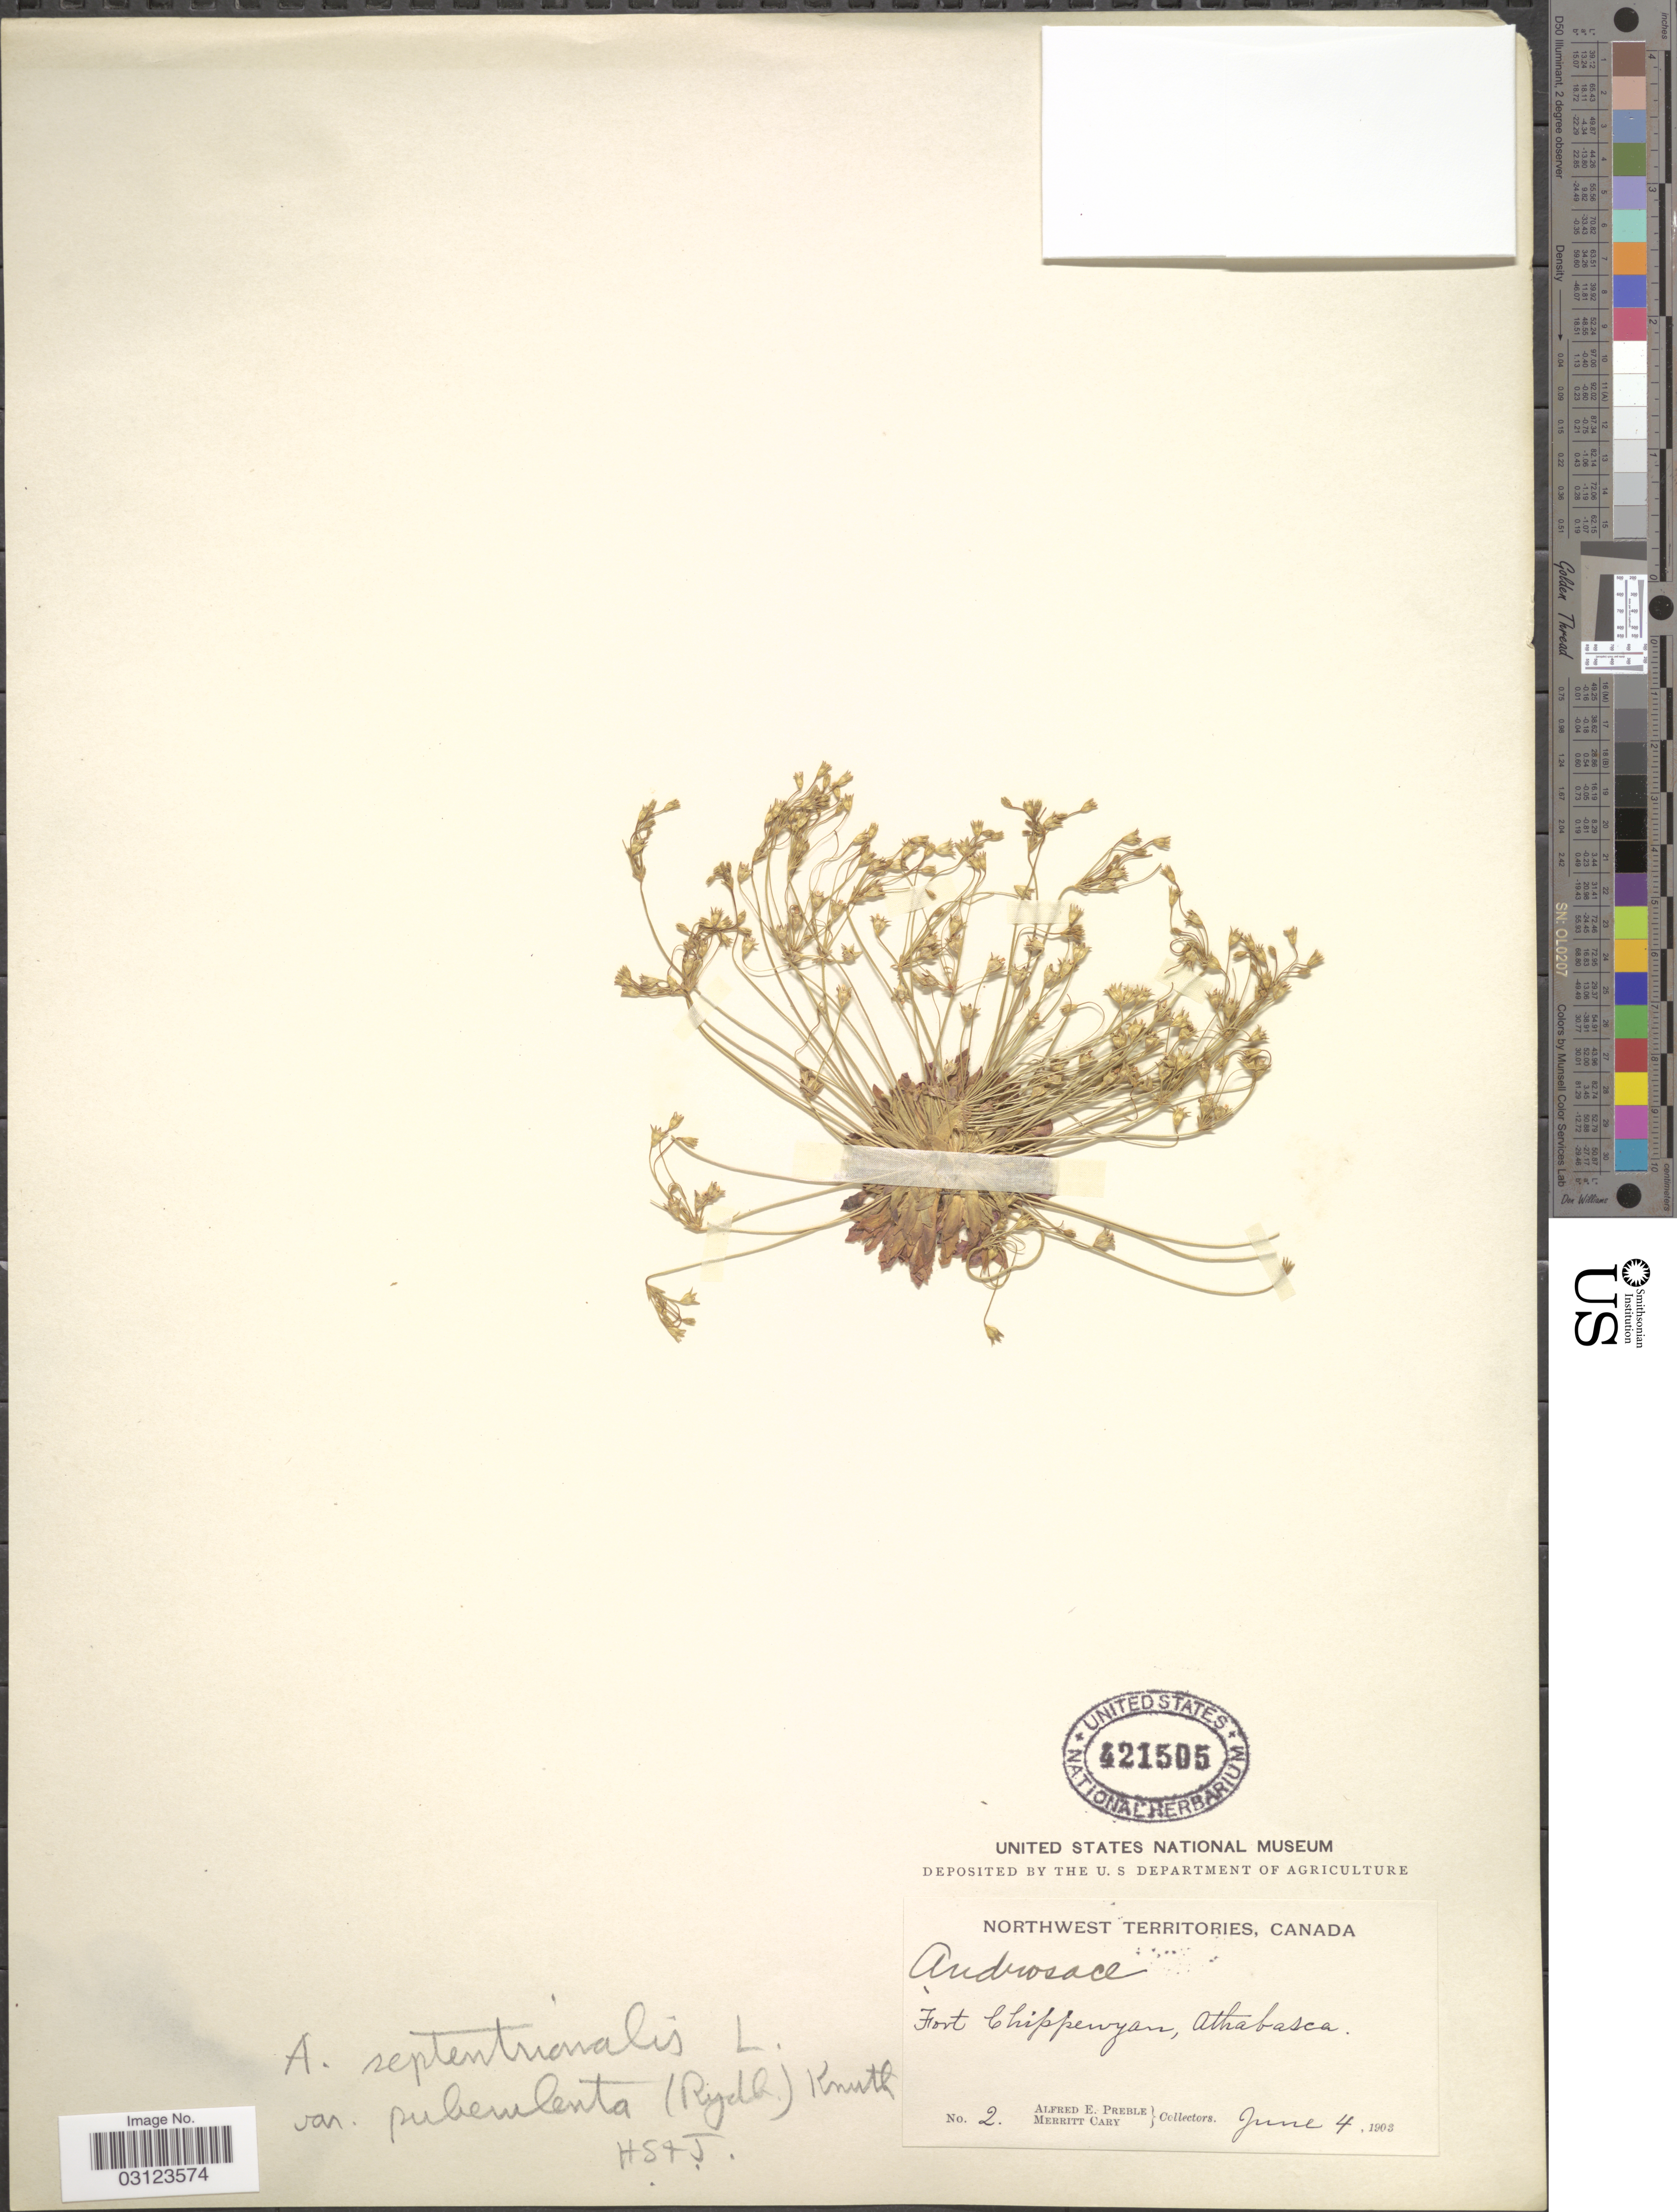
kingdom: Plantae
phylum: Tracheophyta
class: Magnoliopsida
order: Ericales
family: Primulaceae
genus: Androsace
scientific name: Androsace septentrionalis var. puberulenta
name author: (Rydb.) R. Knuth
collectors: A. Preble & M. Cary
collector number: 2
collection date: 1903-06-04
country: Canada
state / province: Northwest Territories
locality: Fort Chippewyan, Athabasca.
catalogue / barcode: US 421505